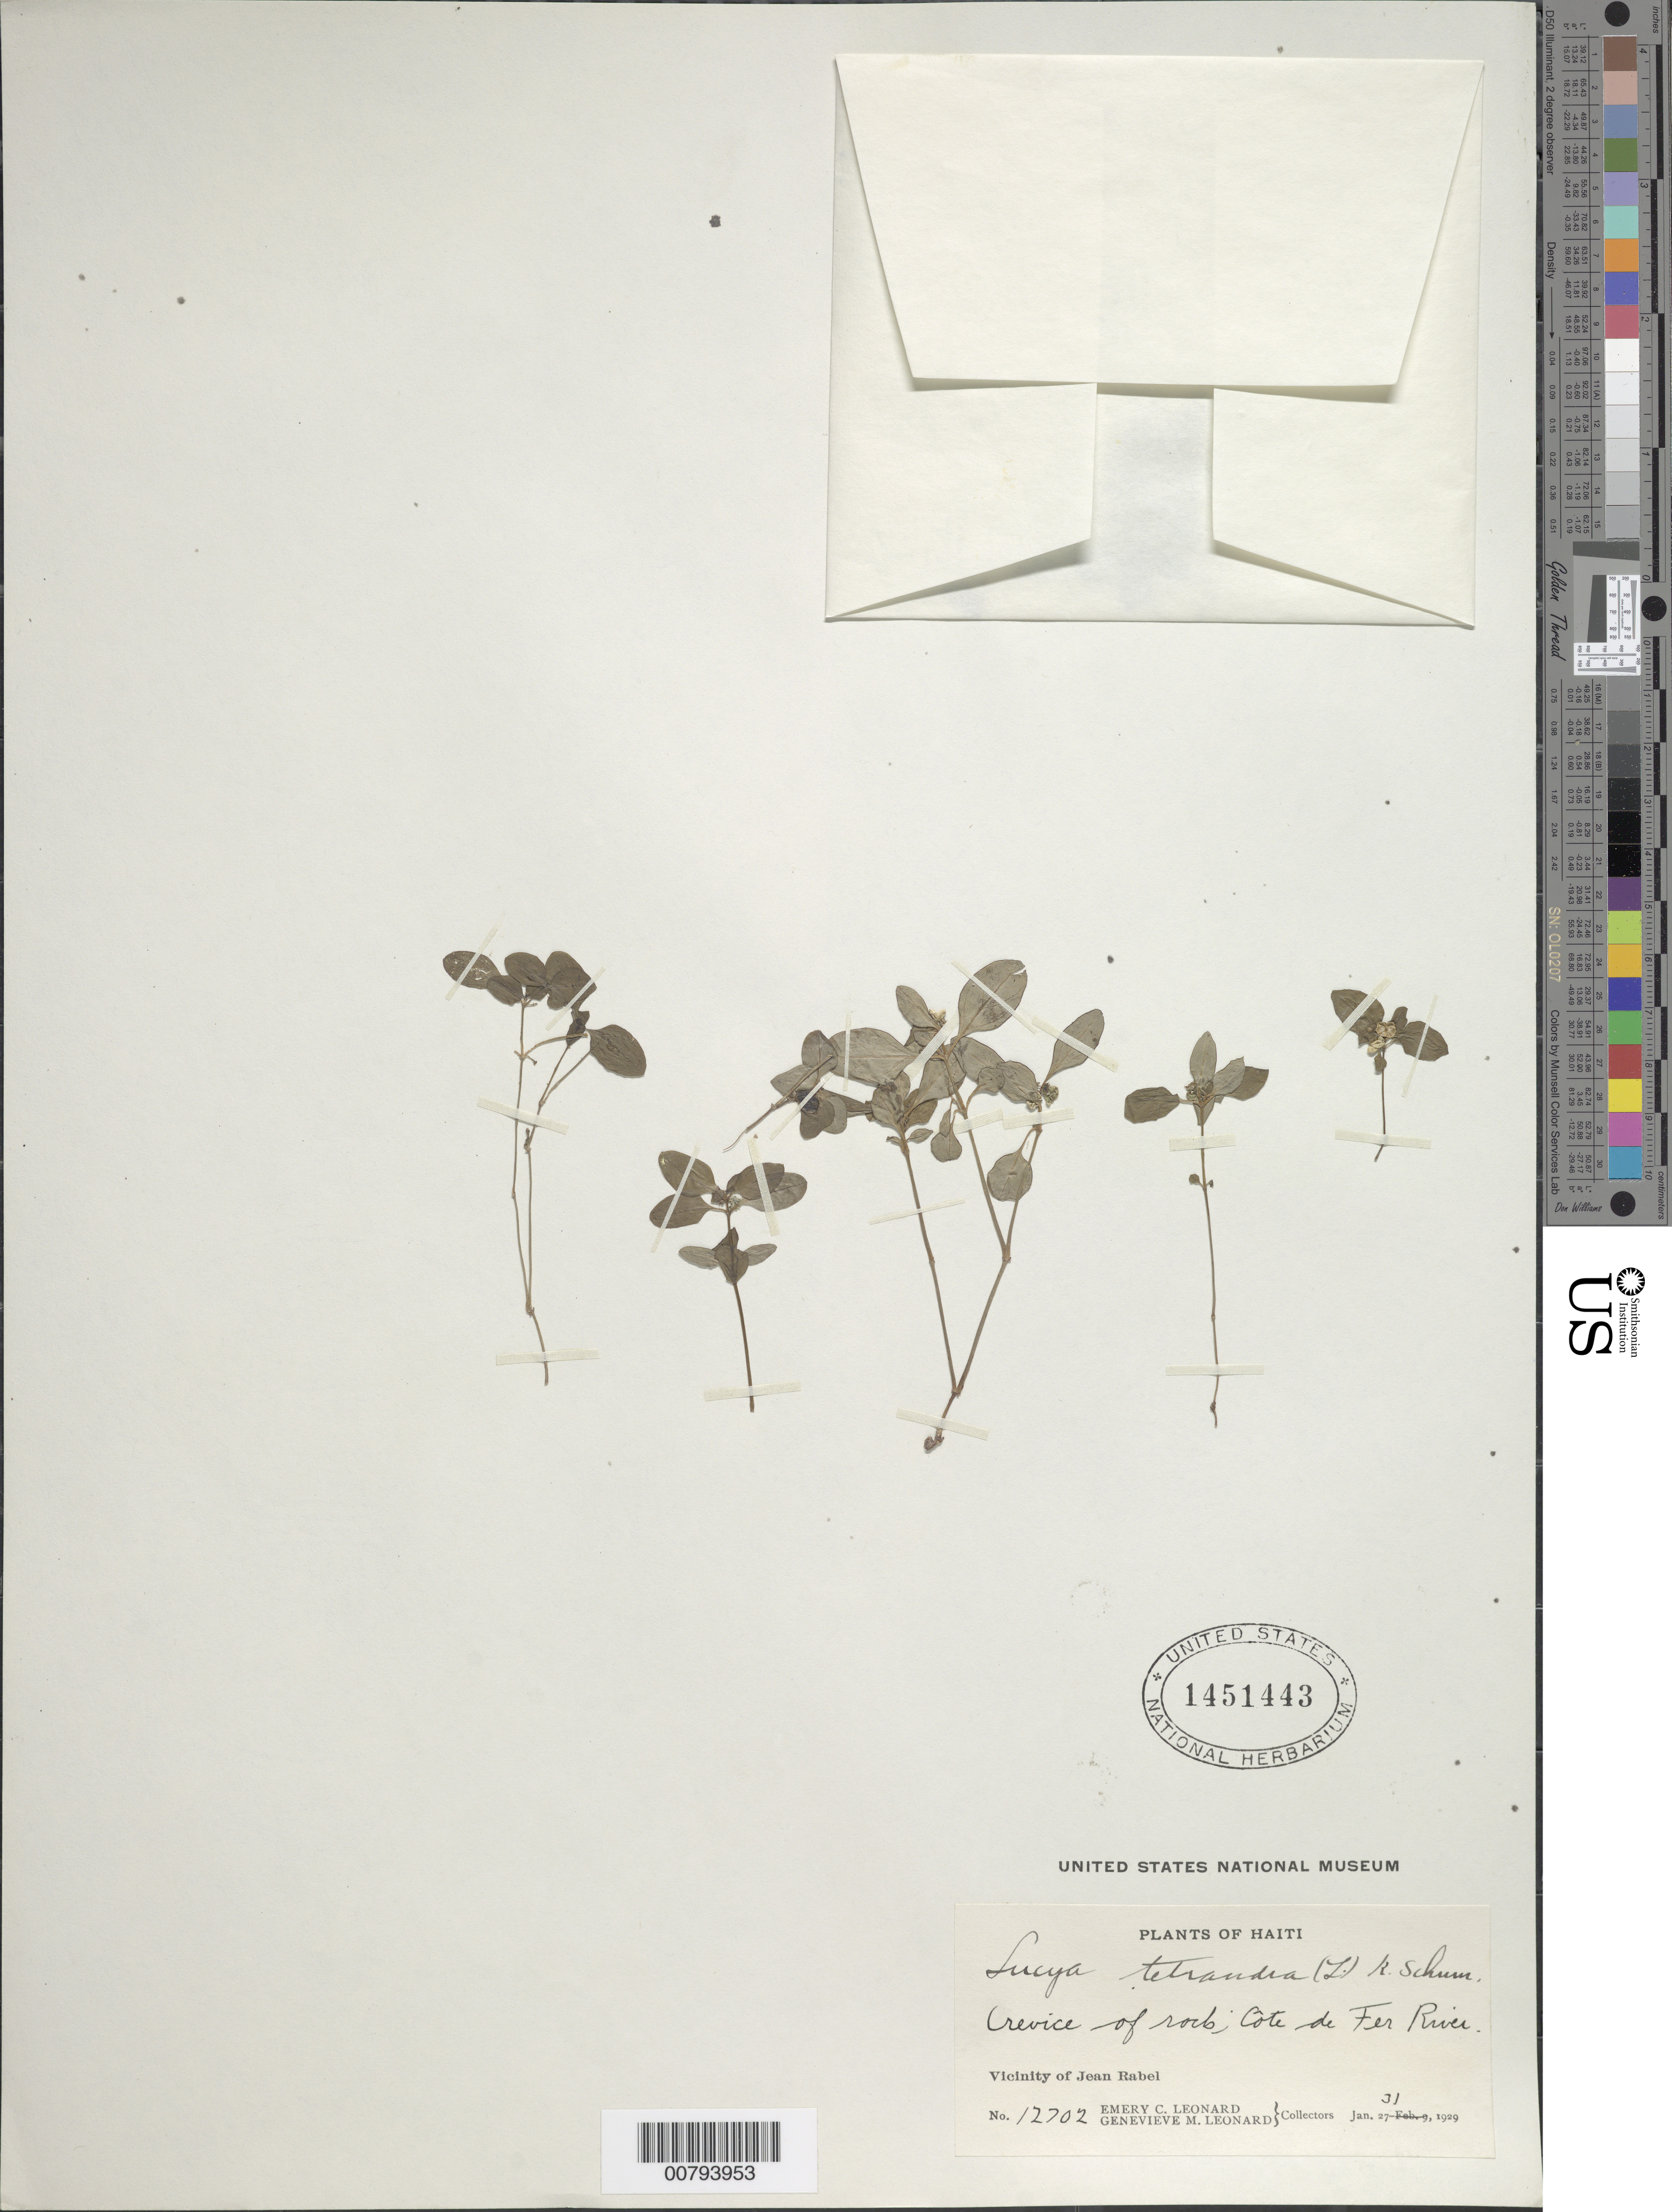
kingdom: Plantae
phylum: Tracheophyta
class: Magnoliopsida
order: Gentianales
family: Rubiaceae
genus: Lucya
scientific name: Lucya tetrandra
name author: (L.) K. Schum.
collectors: E. C. Leonard & G. M. Leonard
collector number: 12702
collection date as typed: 31 Jan 1929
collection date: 1929-01-31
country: Haiti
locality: Vicinity of Jean Rabel. Cote de Fer River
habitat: Crevice of rock near river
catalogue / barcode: US 1451443